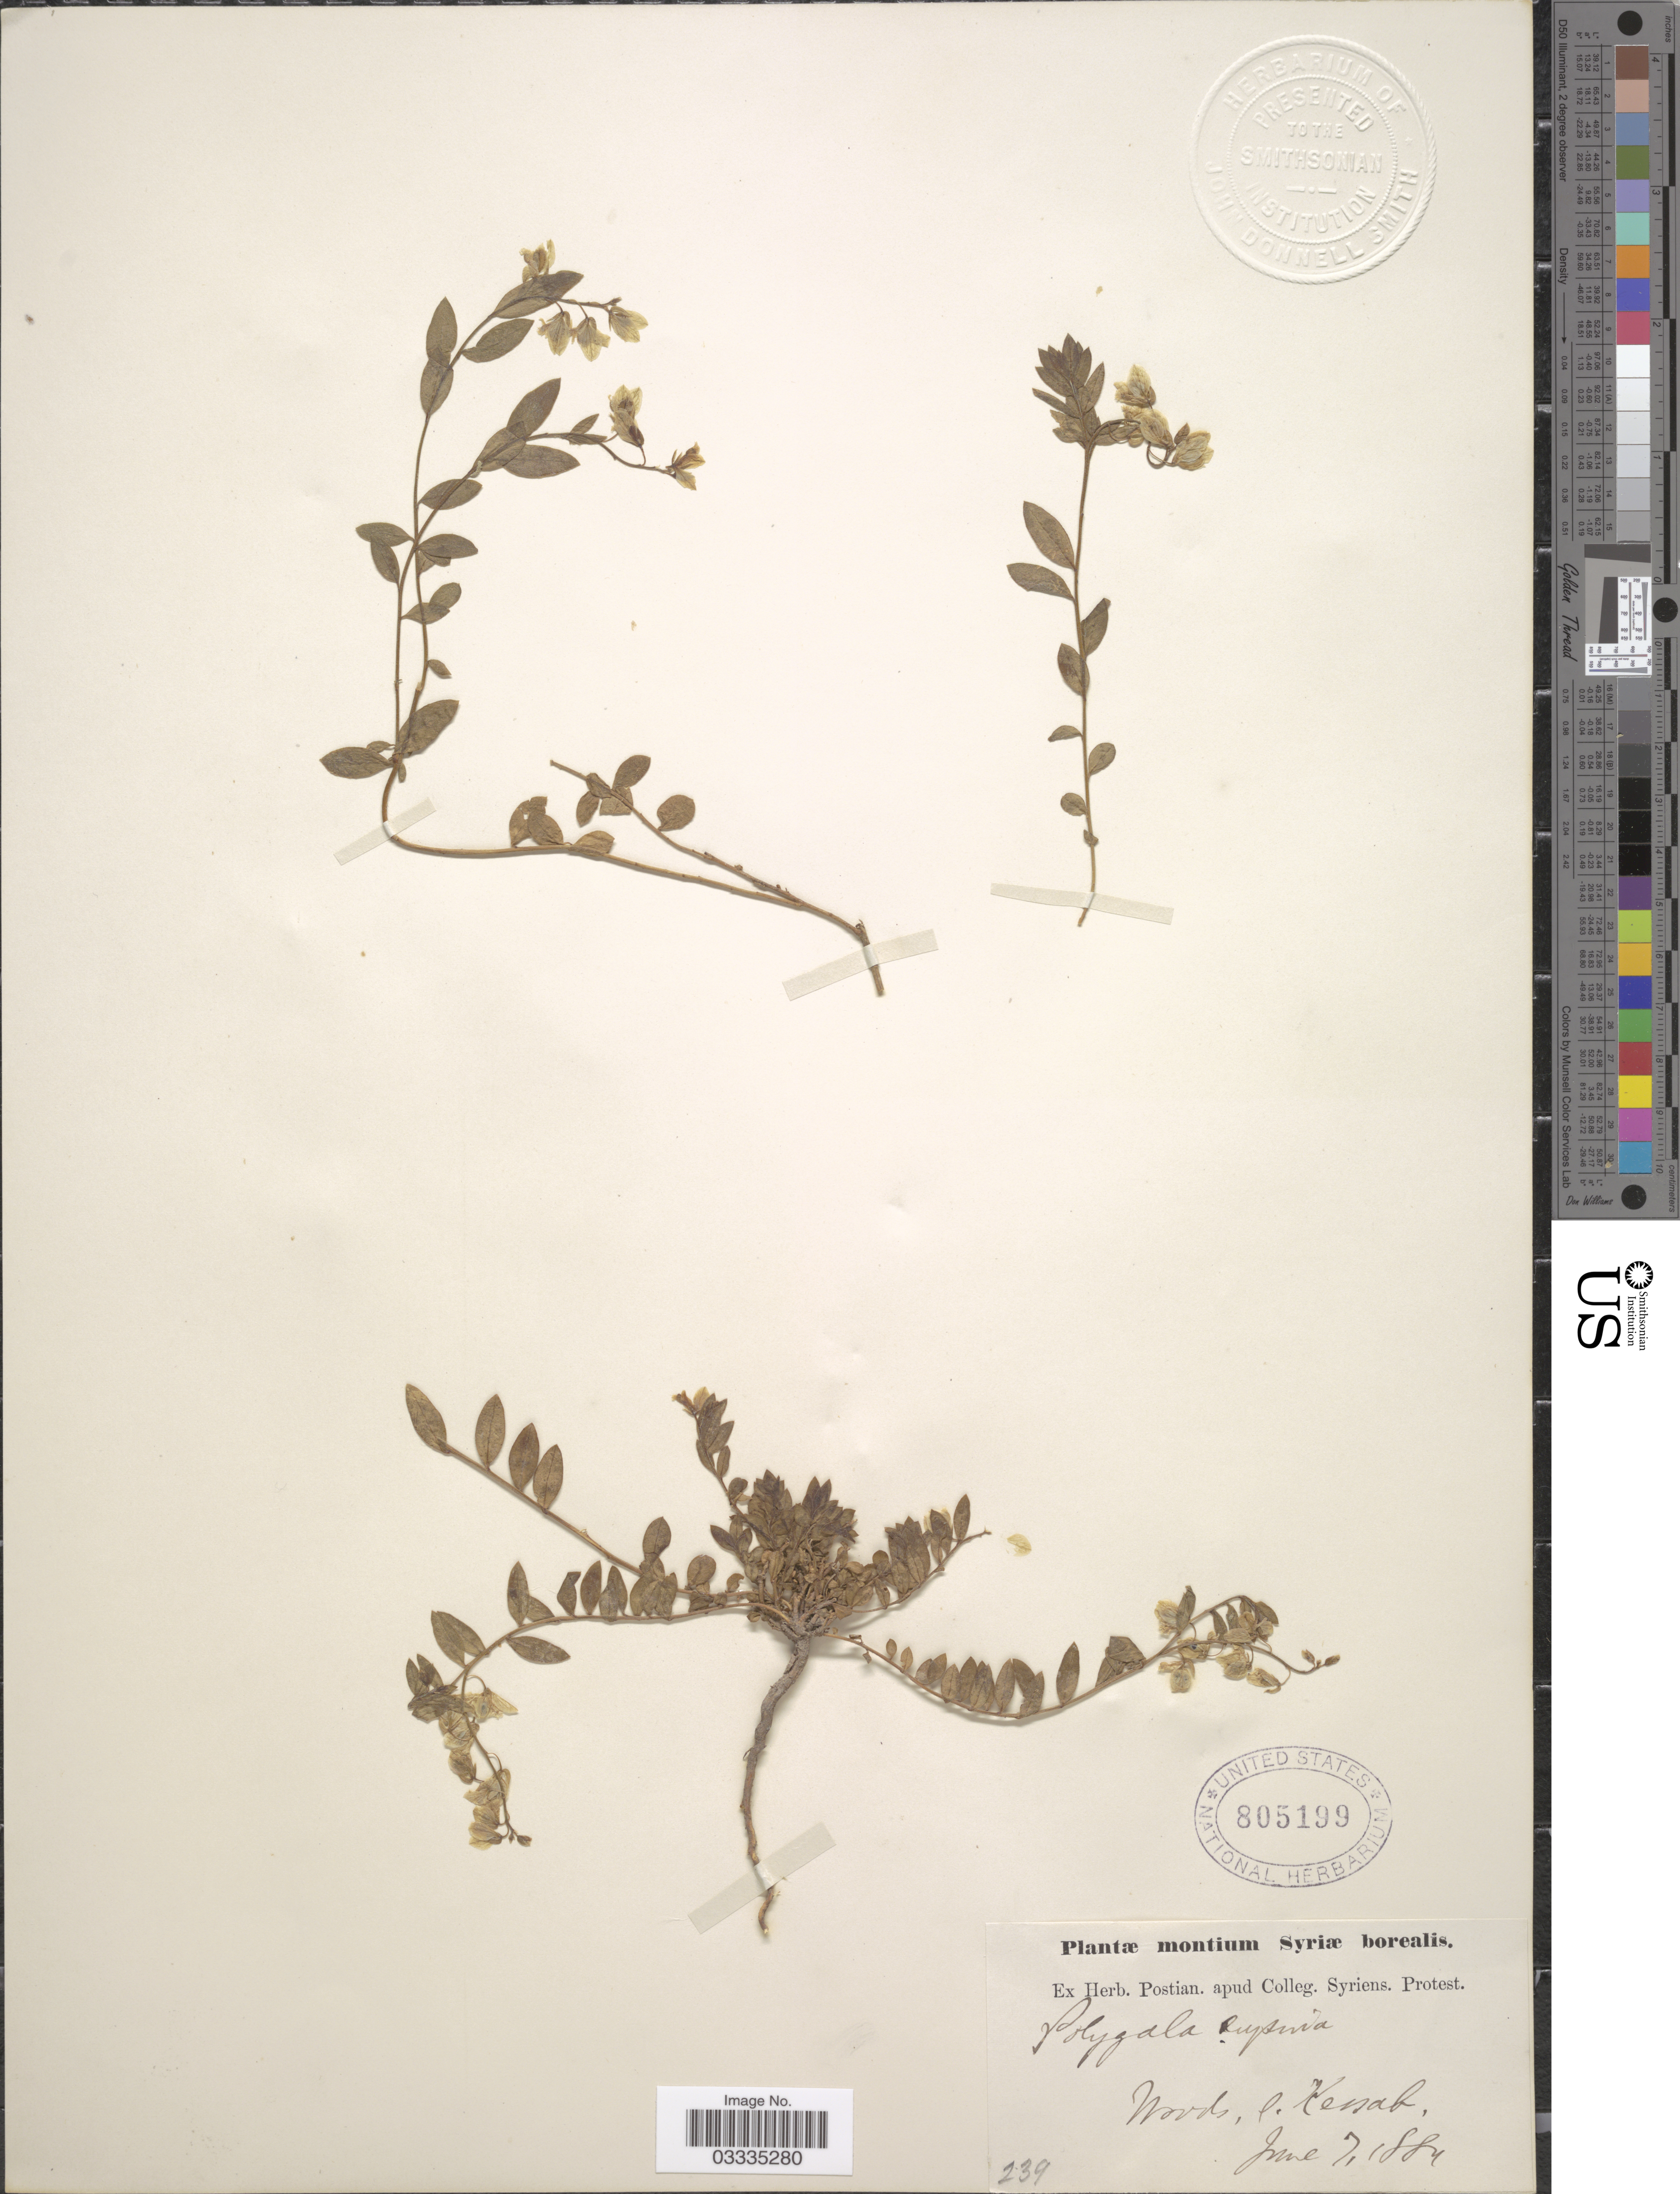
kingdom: Plantae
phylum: Tracheophyta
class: Magnoliopsida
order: Fabales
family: Polygalaceae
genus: Polygala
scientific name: Polygala supina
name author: Schreb.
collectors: ex herb. Postian. apud Colleg. Syriens. Protest. USE "Fannie P. A. Shepard" (10308853) AS PRIMARY COLLECTOR INSTEAD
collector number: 239?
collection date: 1884-06-07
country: Syria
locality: Montium Syriæ borealis. Woods, l. Kenab [interpreted].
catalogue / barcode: US 805199